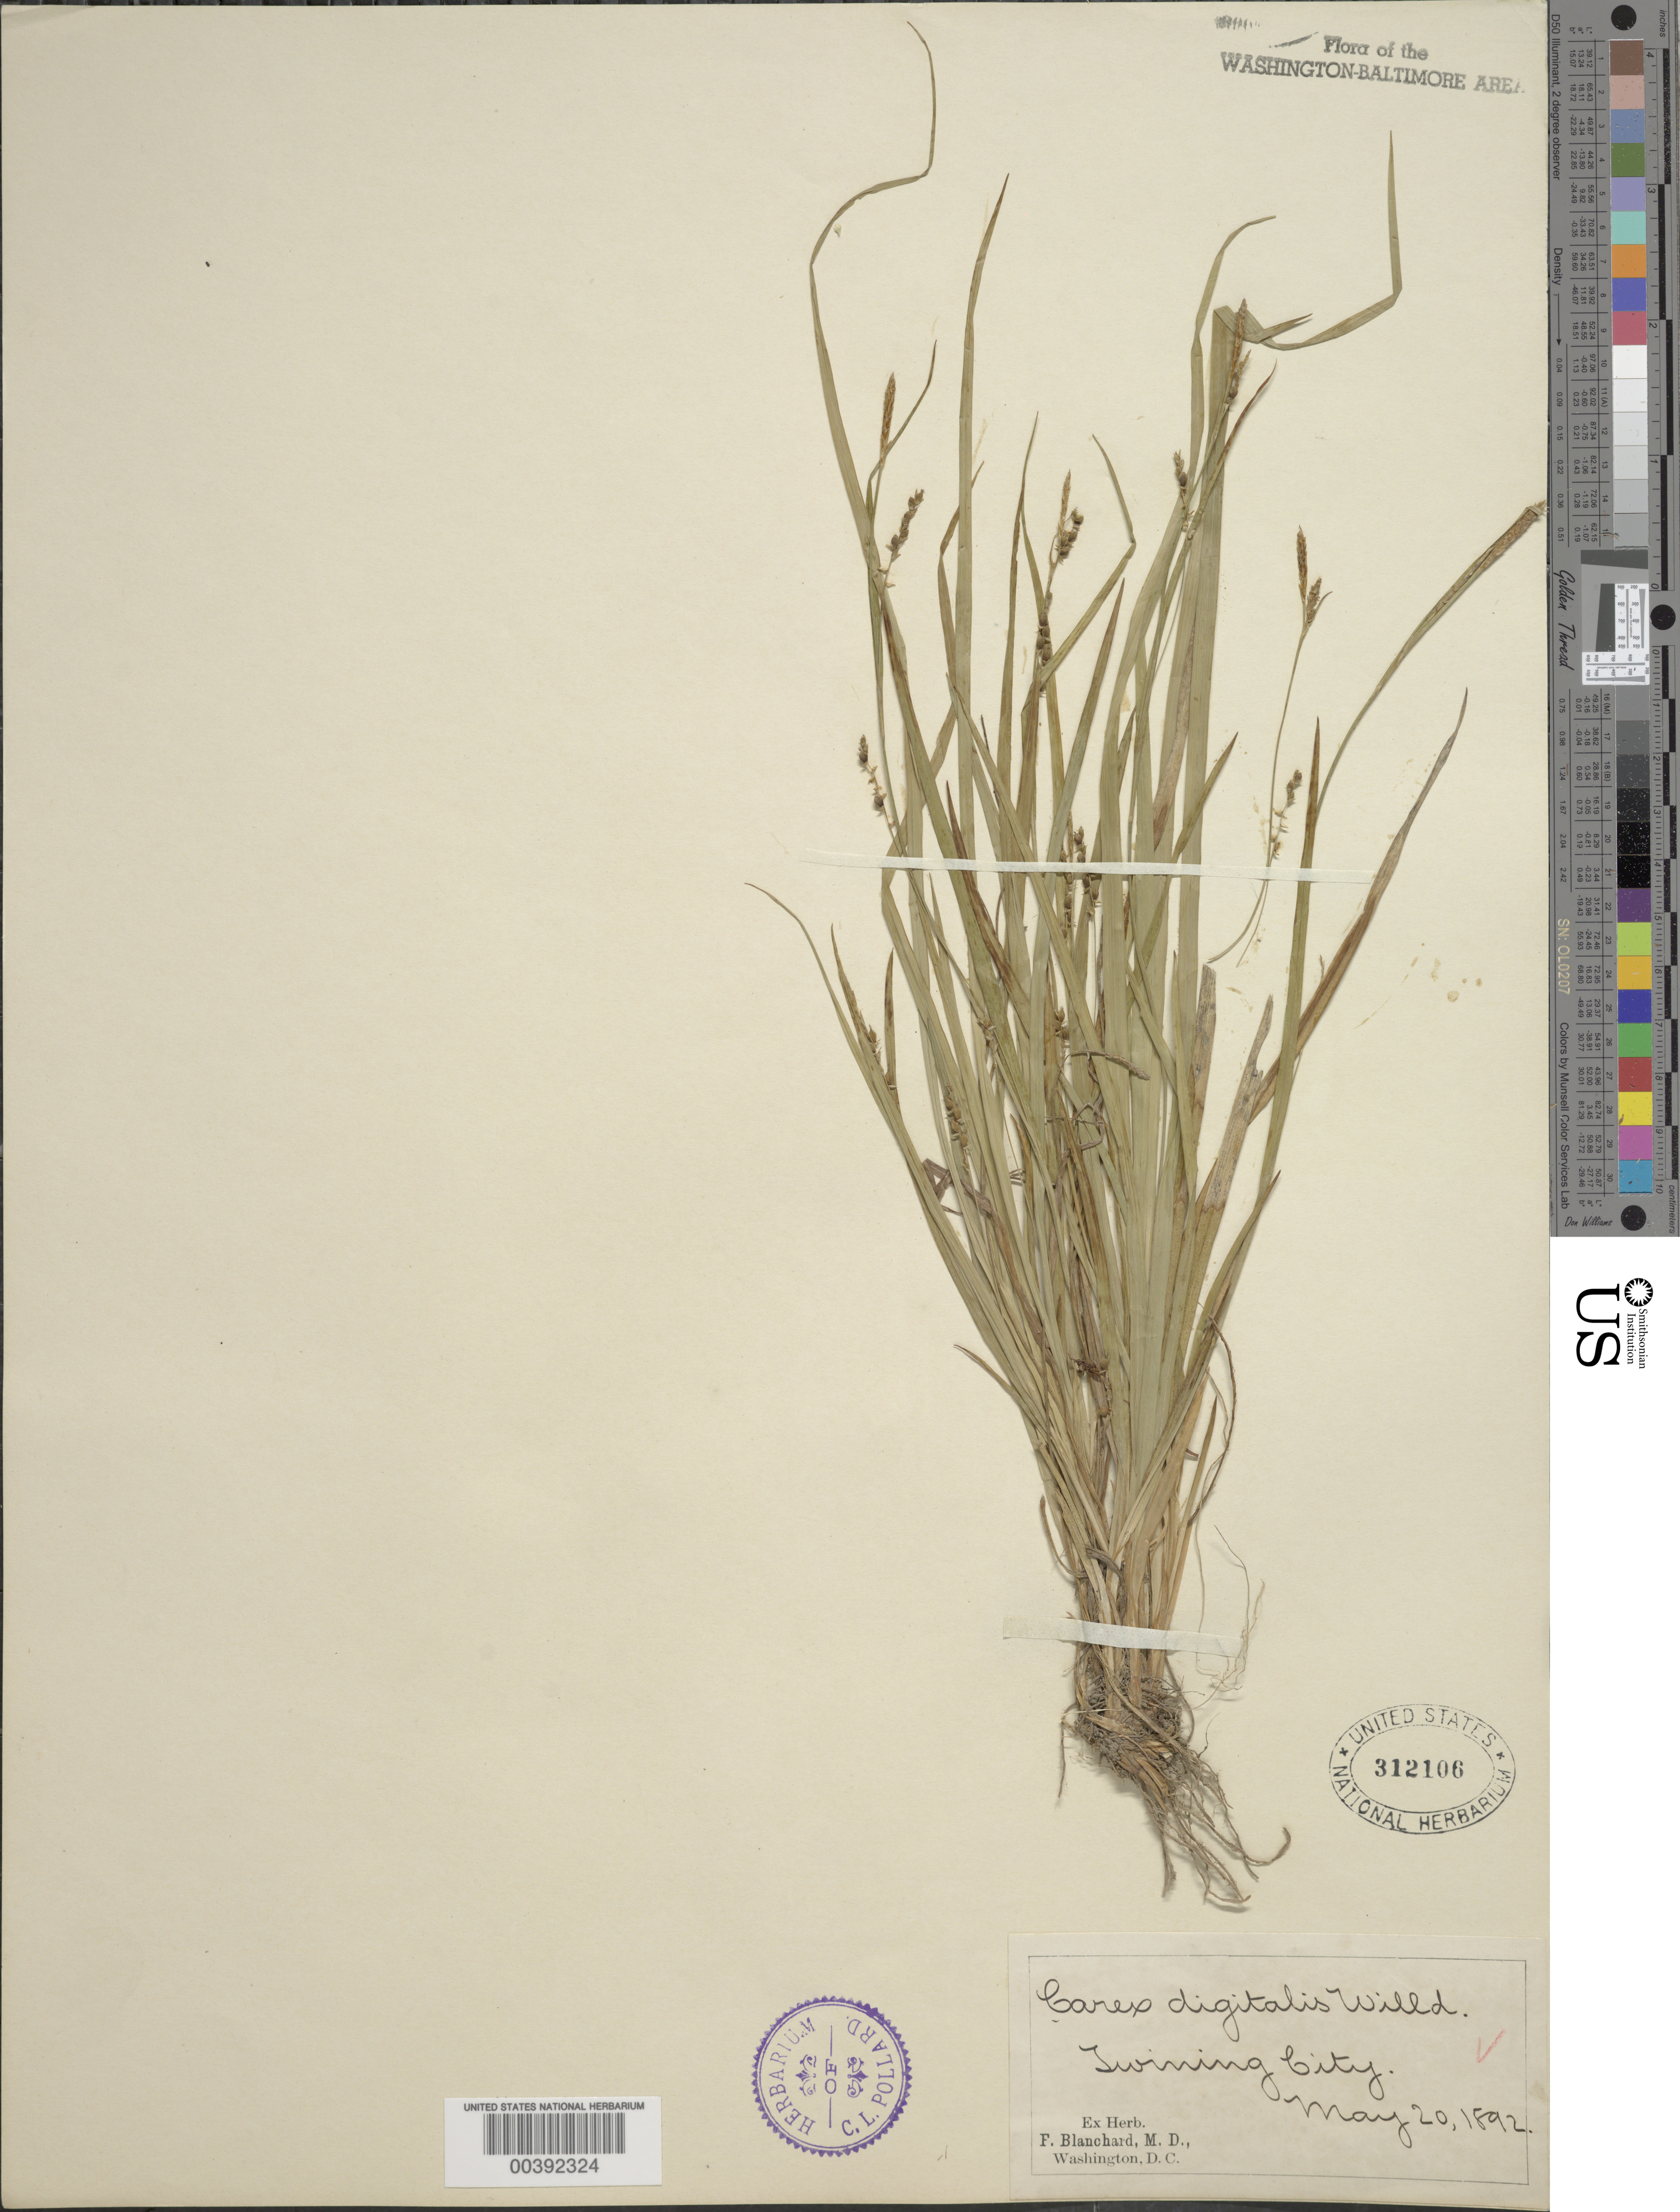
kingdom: Plantae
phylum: Tracheophyta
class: Liliopsida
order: Poales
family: Cyperaceae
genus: Carex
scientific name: Carex digitalis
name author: Willd.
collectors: F. Blanchard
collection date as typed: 20 May 1892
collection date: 1892-05-20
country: United States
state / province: District of Columbia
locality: Twining City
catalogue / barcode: US 312106